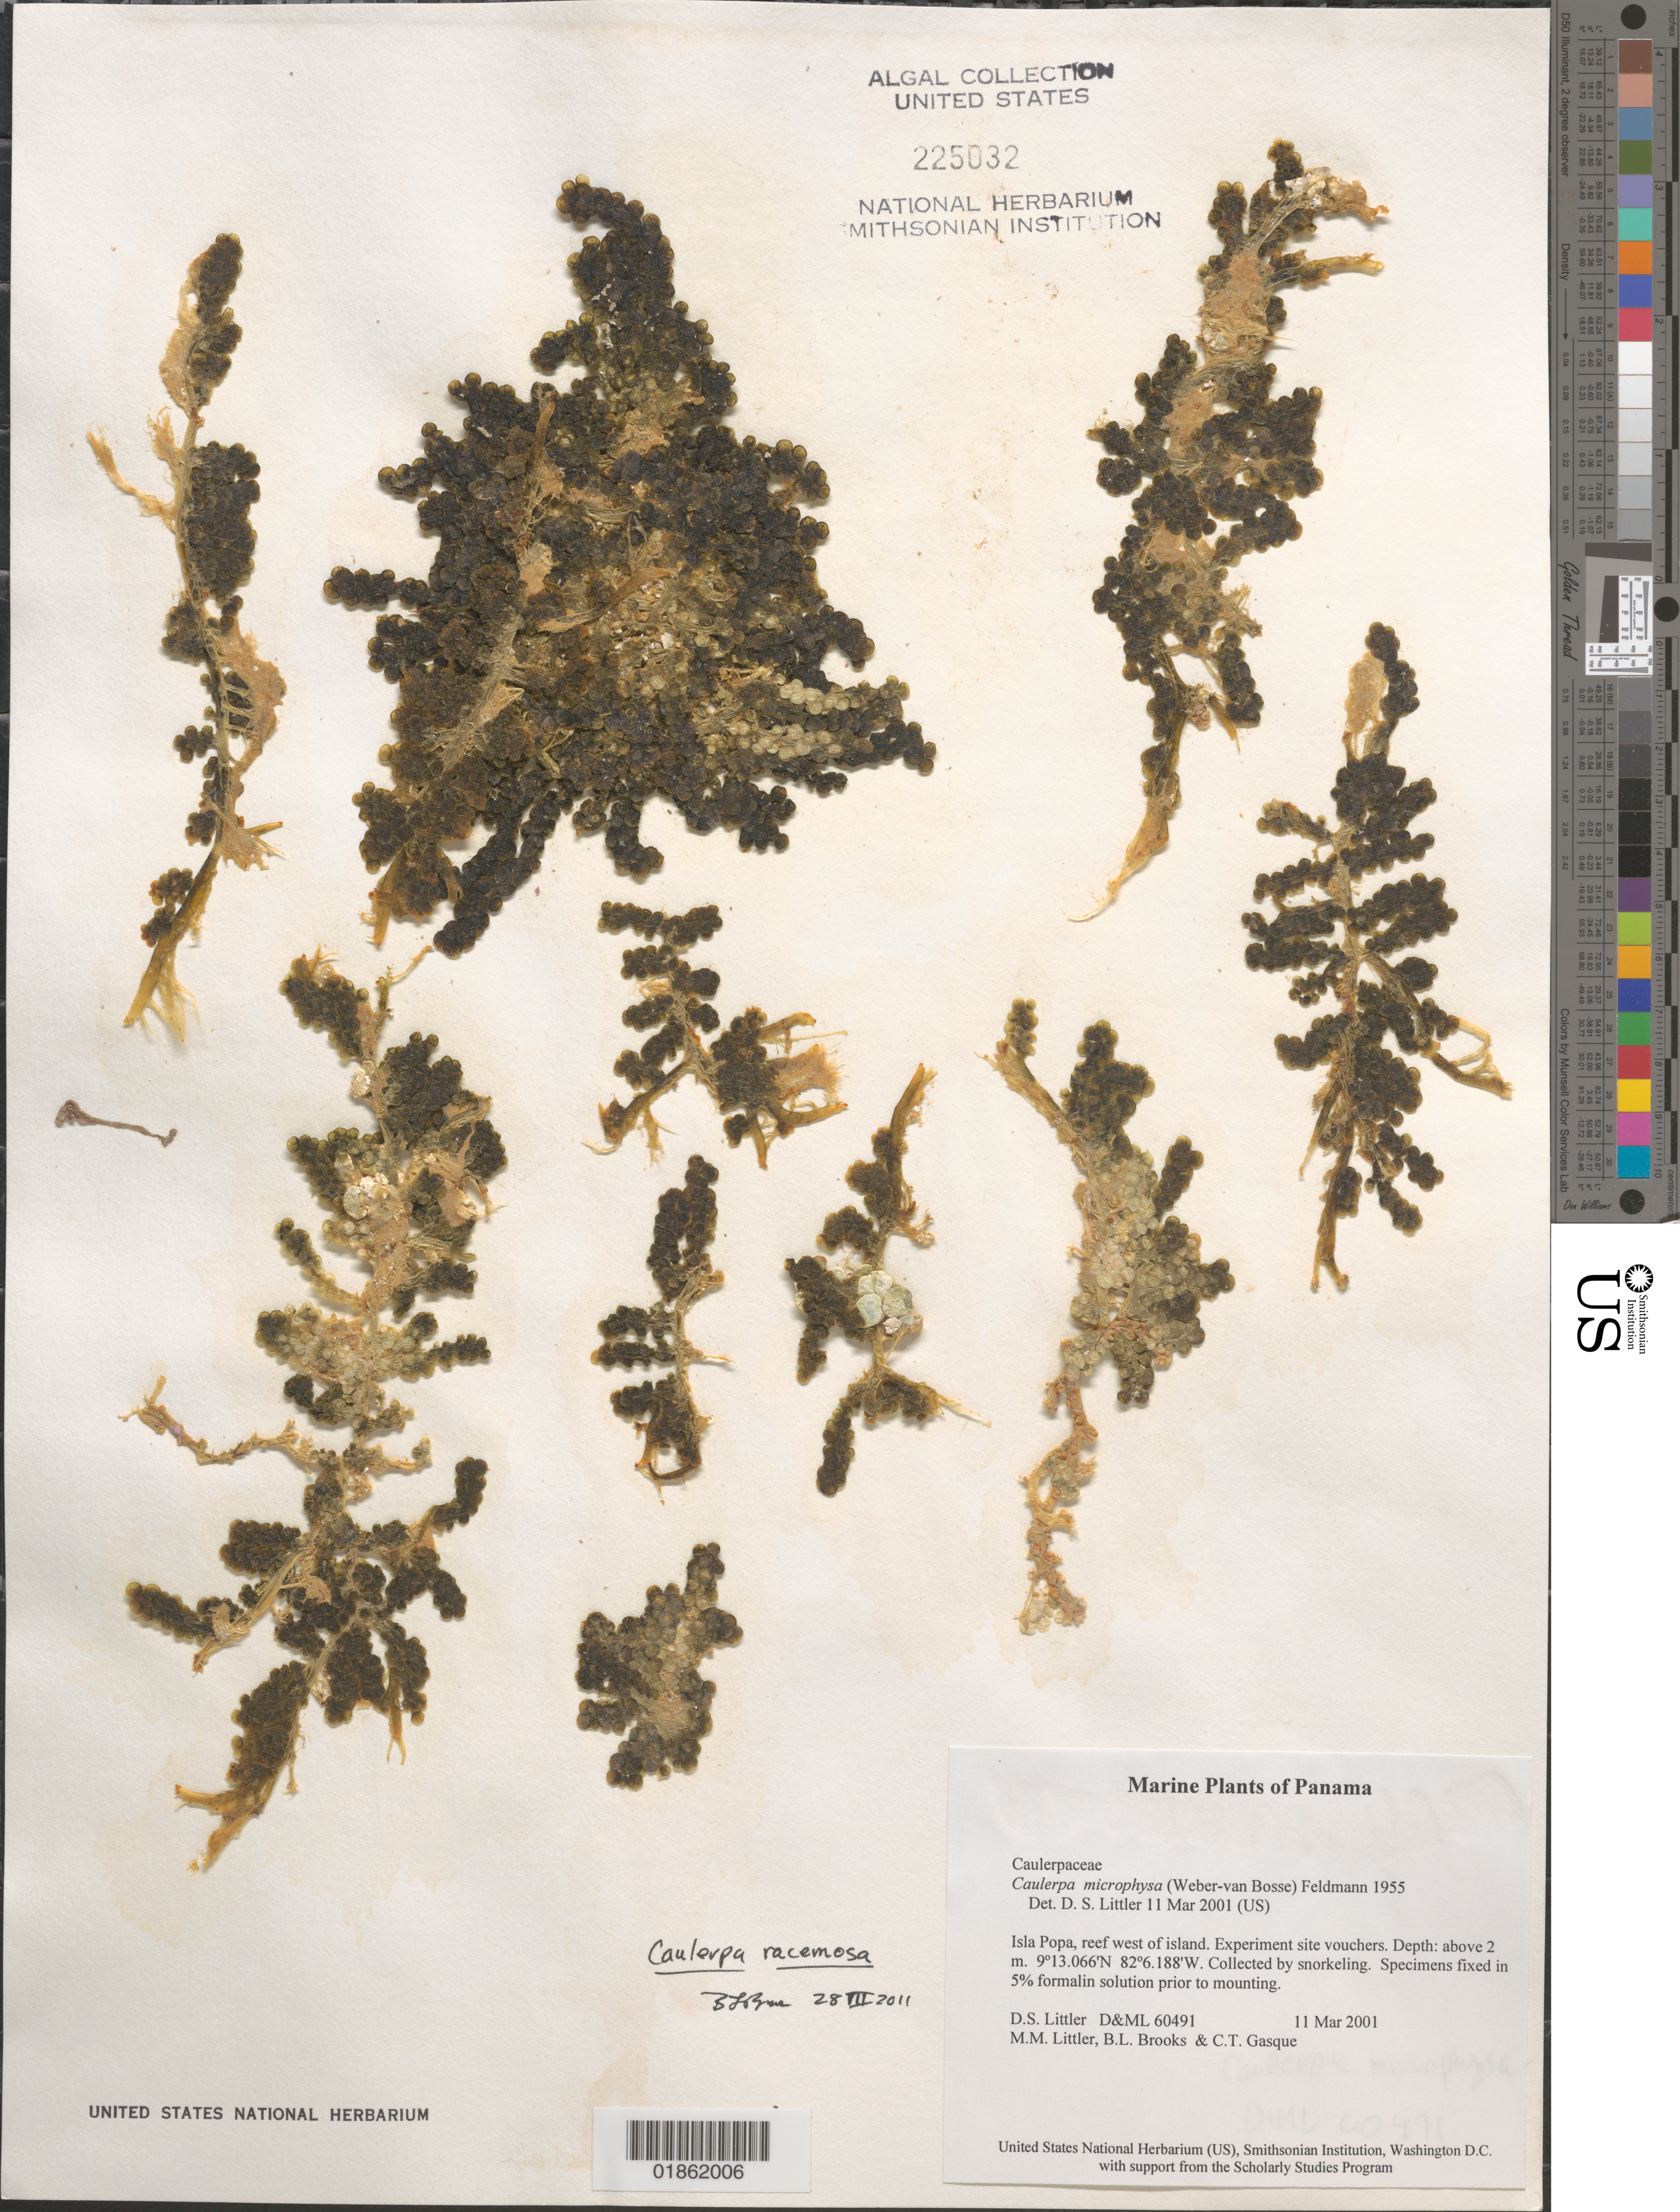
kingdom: Plantae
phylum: Chlorophyta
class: Ulvophyceae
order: Bryopsidales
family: Caulerpaceae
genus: Caulerpa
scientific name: Caulerpa taxifolia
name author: (M. Vahl) C. Agardh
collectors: D. S. Littler, M. M. Littler & C. Gasque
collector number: D&ML 60491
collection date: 2001-03-11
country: Panama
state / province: Bocas del Toro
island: Popa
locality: Isla Popa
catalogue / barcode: US 225032